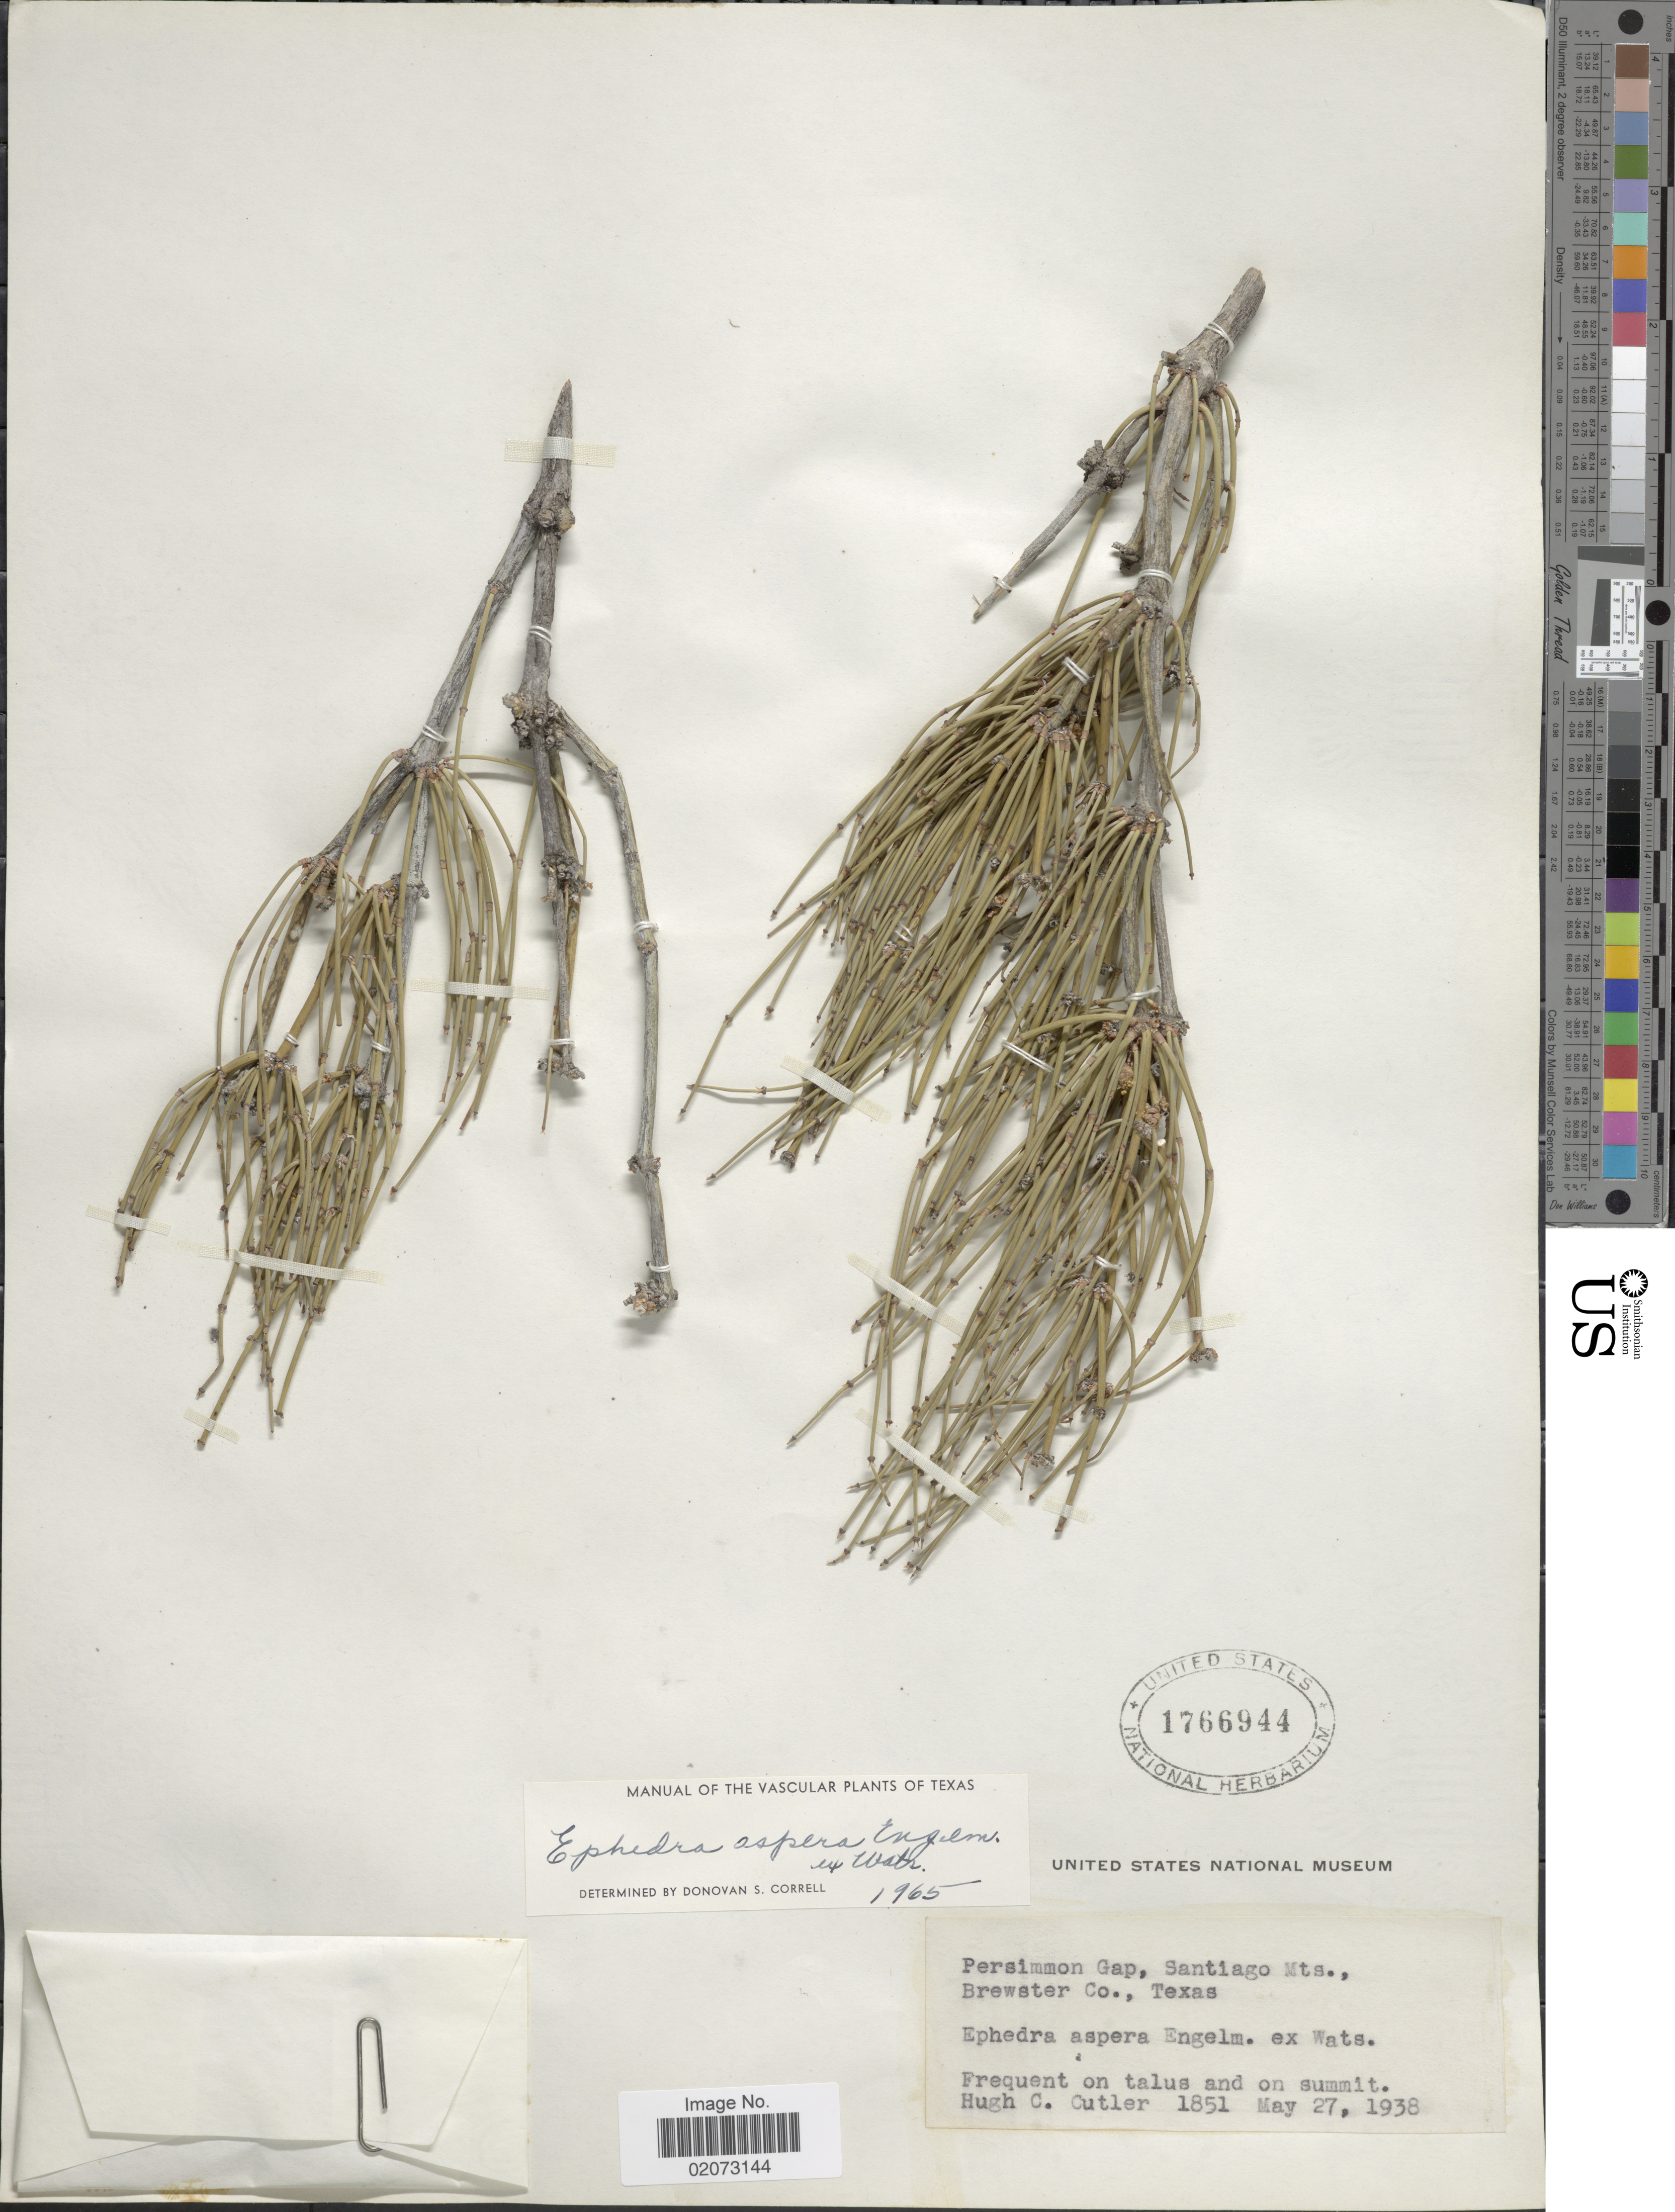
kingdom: Plantae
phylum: Tracheophyta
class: Gnetopsida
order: Ephedrales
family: Ephedraceae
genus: Ephedra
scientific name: Ephedra aspera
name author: Engelm. ex S. Watson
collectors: H. C. Cutler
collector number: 1851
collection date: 1938-05-27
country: United States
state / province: Texas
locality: Persimon Gap, Santiago Mts., Brewster Co.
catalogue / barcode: US 1766944